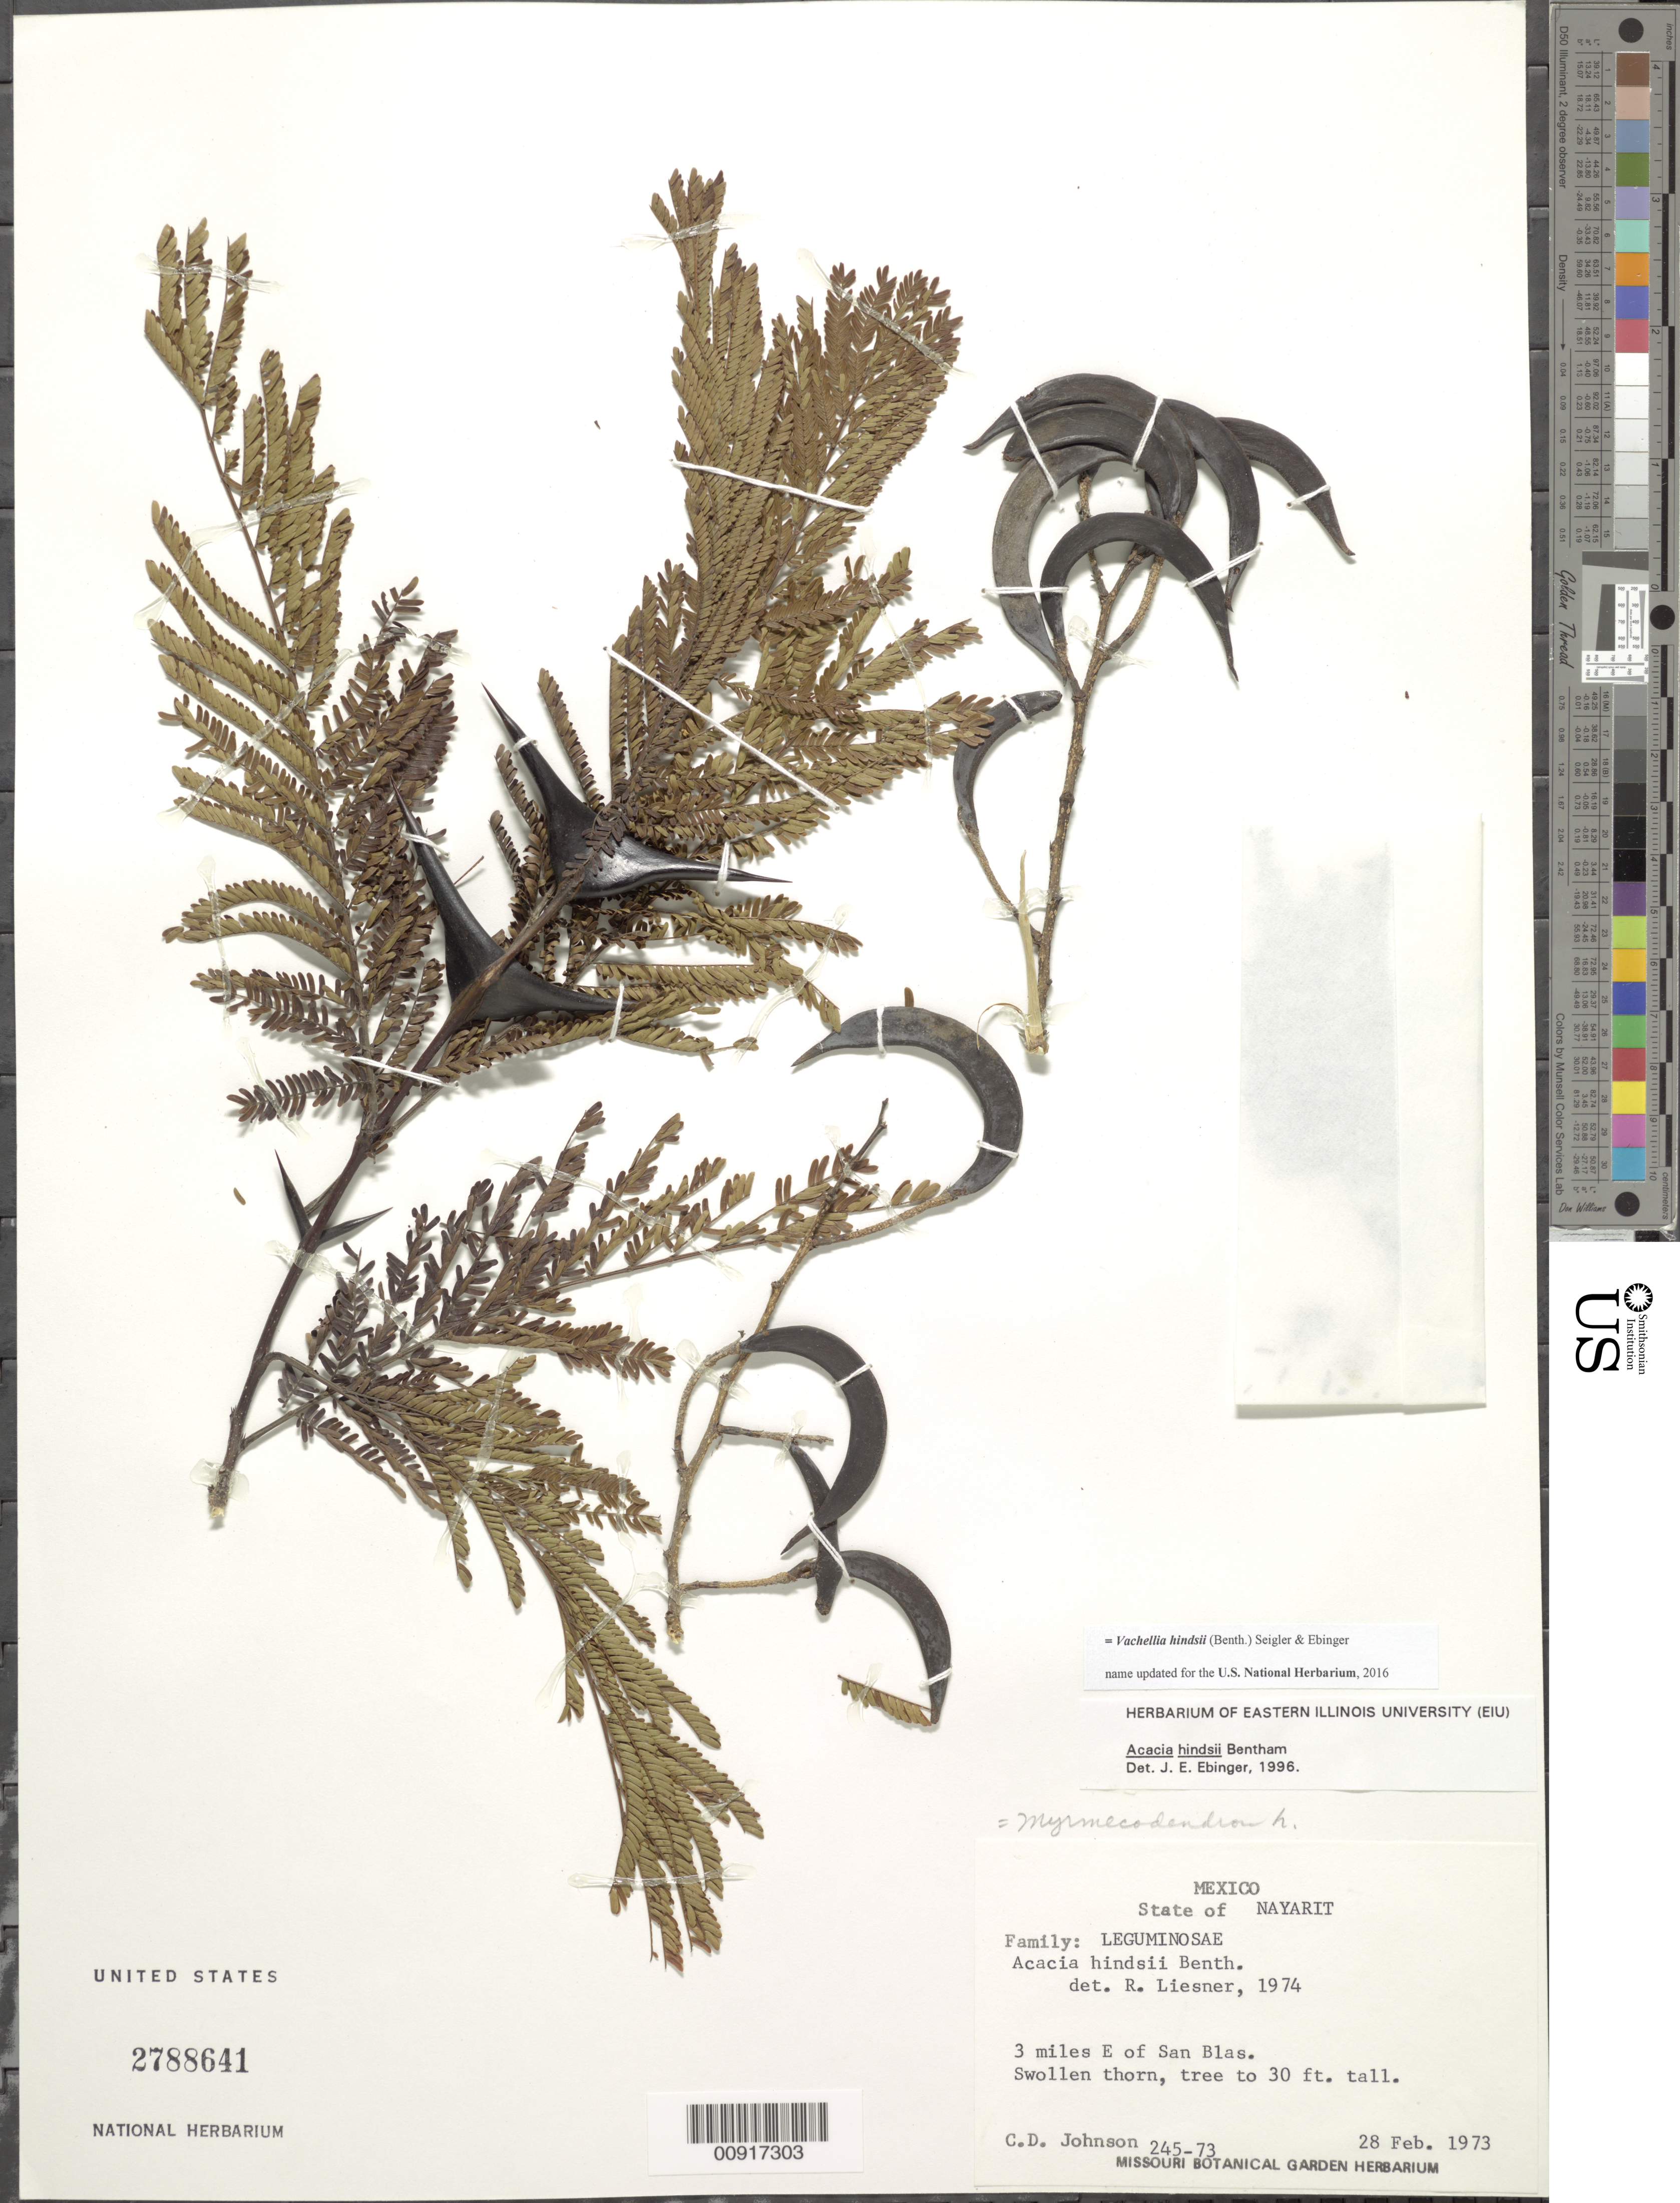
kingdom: Plantae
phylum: Tracheophyta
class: Magnoliopsida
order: Fabales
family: Fabaceae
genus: Vachellia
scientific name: Vachellia hindsii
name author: (Benth.) Seigler & Ebinger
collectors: C. D. Johnson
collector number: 245-73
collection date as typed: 28 Feb 1973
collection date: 1973-02-28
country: Mexico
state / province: Nayarit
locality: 3 miles E of San Blas.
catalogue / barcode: US 2788641